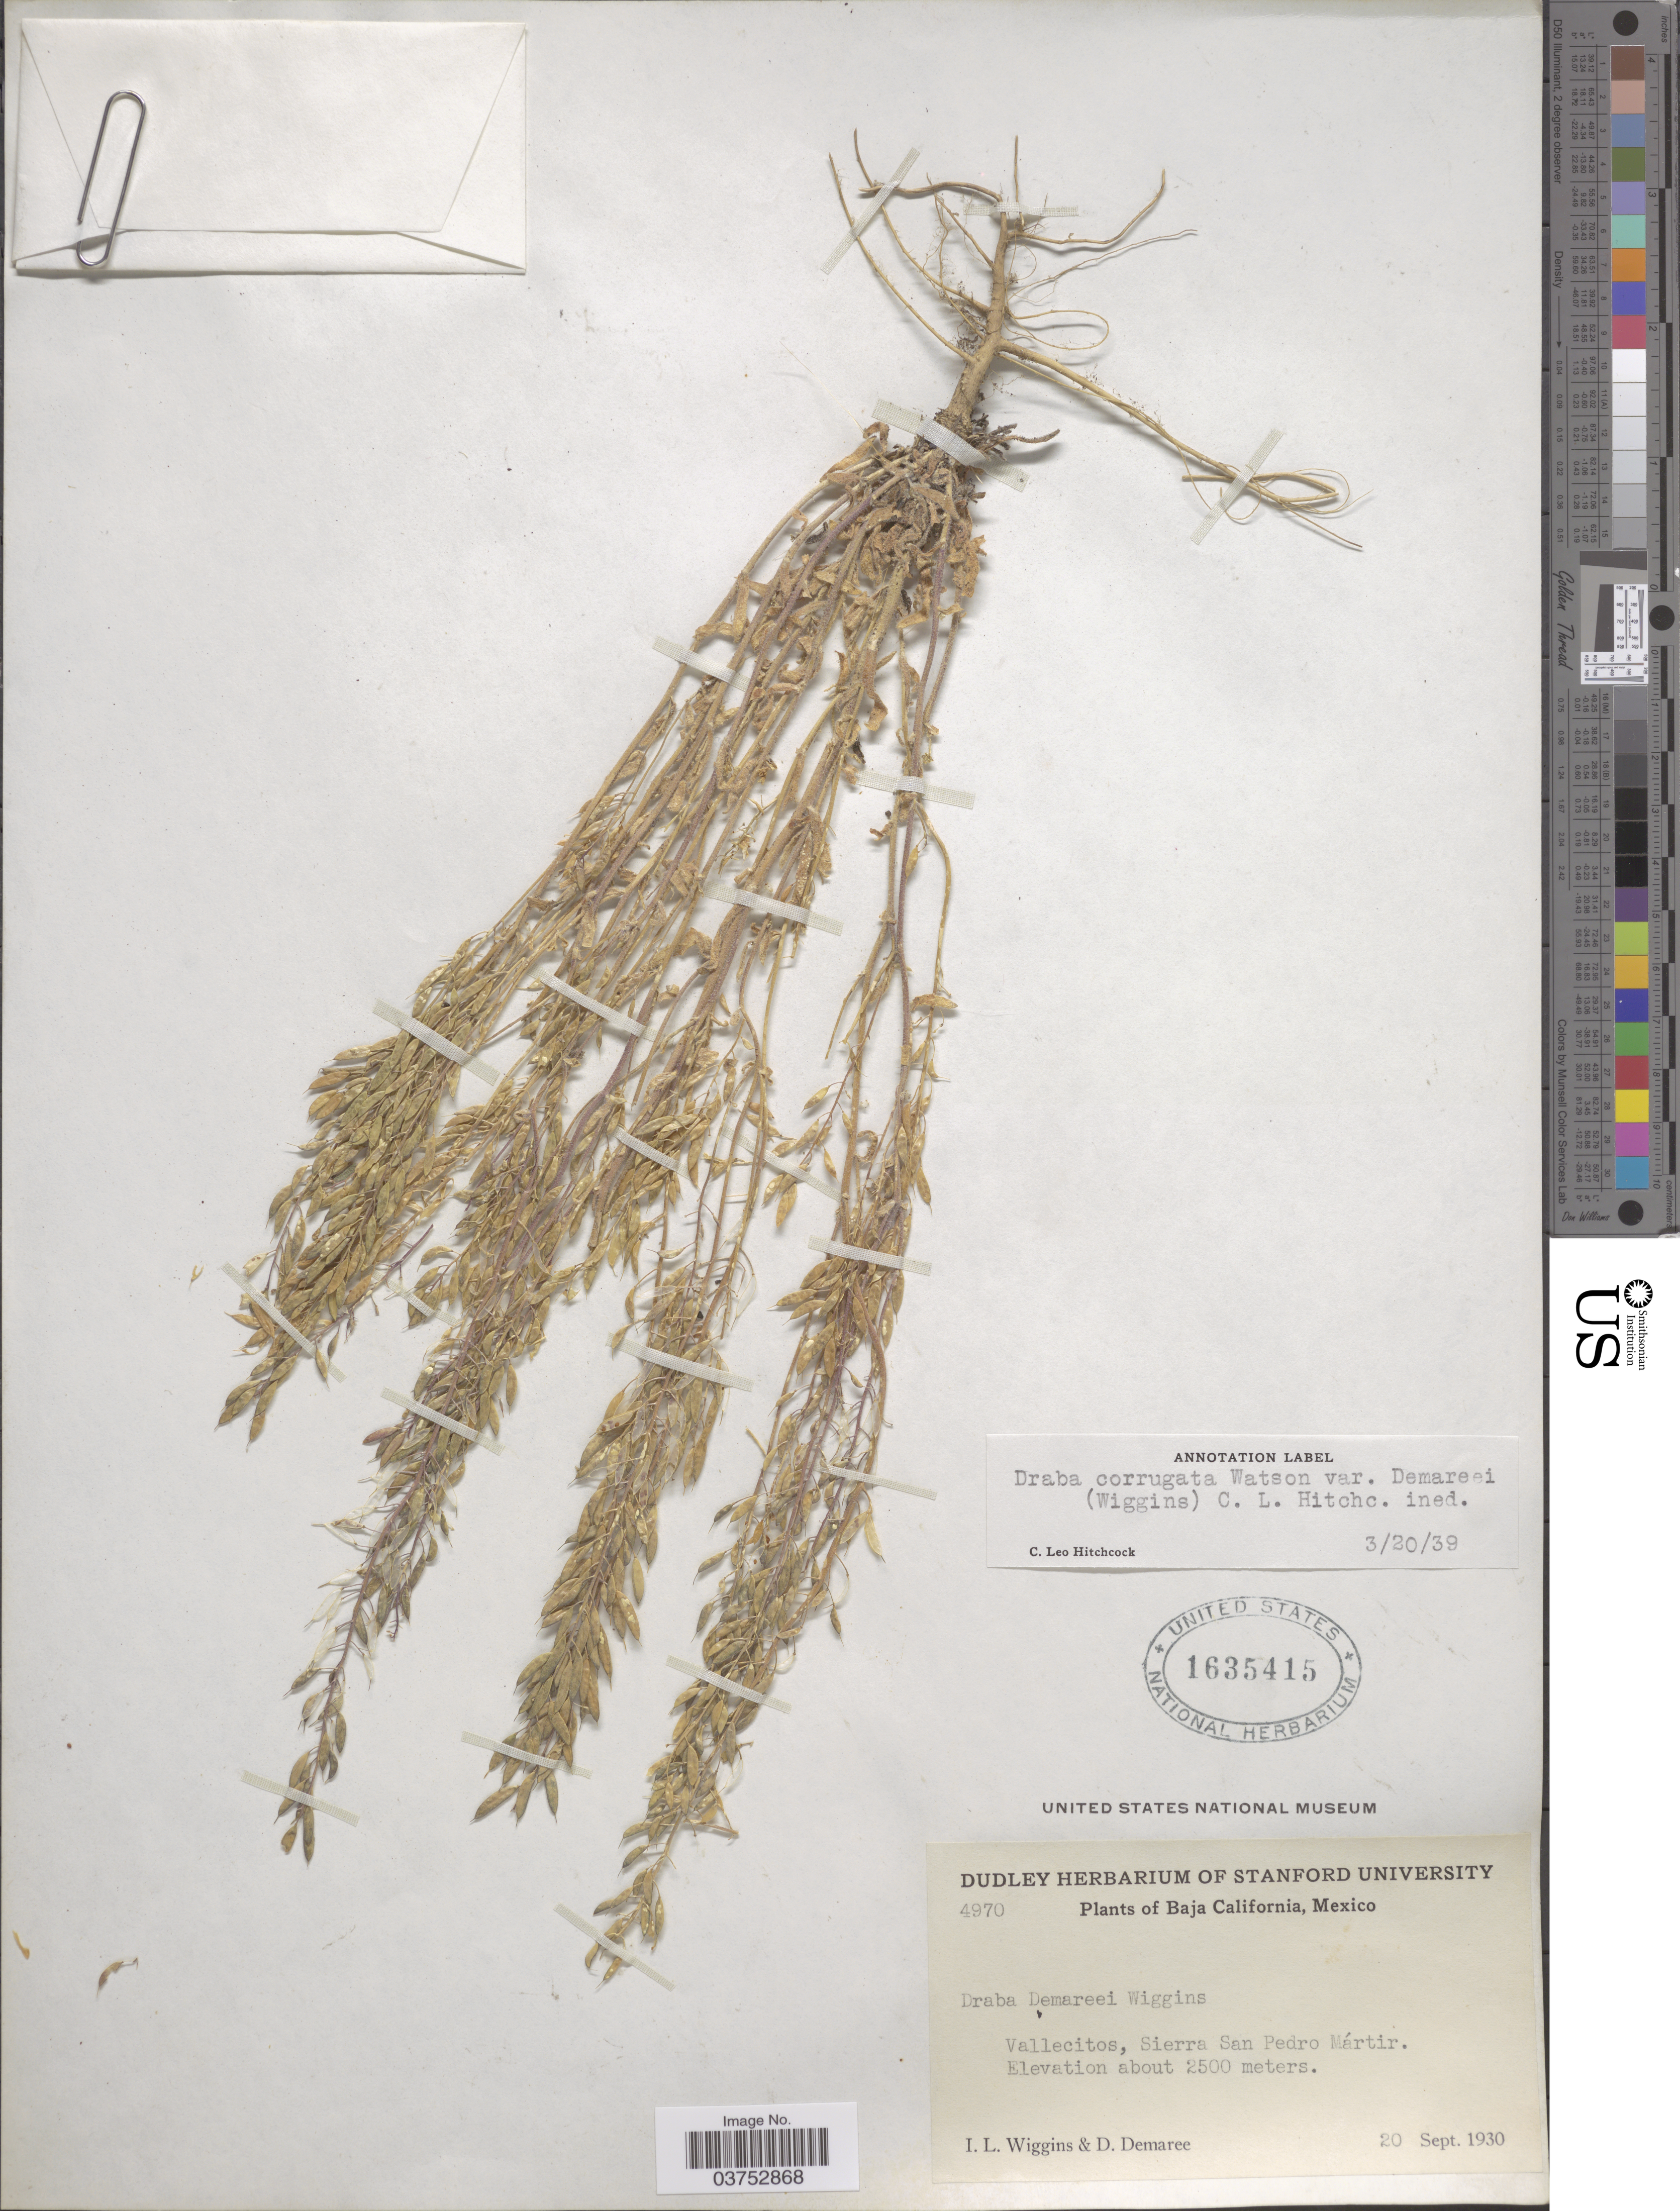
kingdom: Plantae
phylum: Tracheophyta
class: Magnoliopsida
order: Brassicales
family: Brassicaceae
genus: Draba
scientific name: Draba corrugata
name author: S. Watson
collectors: I. L. Wiggins & D. Demaree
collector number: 4970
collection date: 1930-09-20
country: Mexico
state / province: Baja California Norte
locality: Vallecitos, Sierra San Pedro Mártir.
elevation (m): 2500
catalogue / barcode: US 1635415